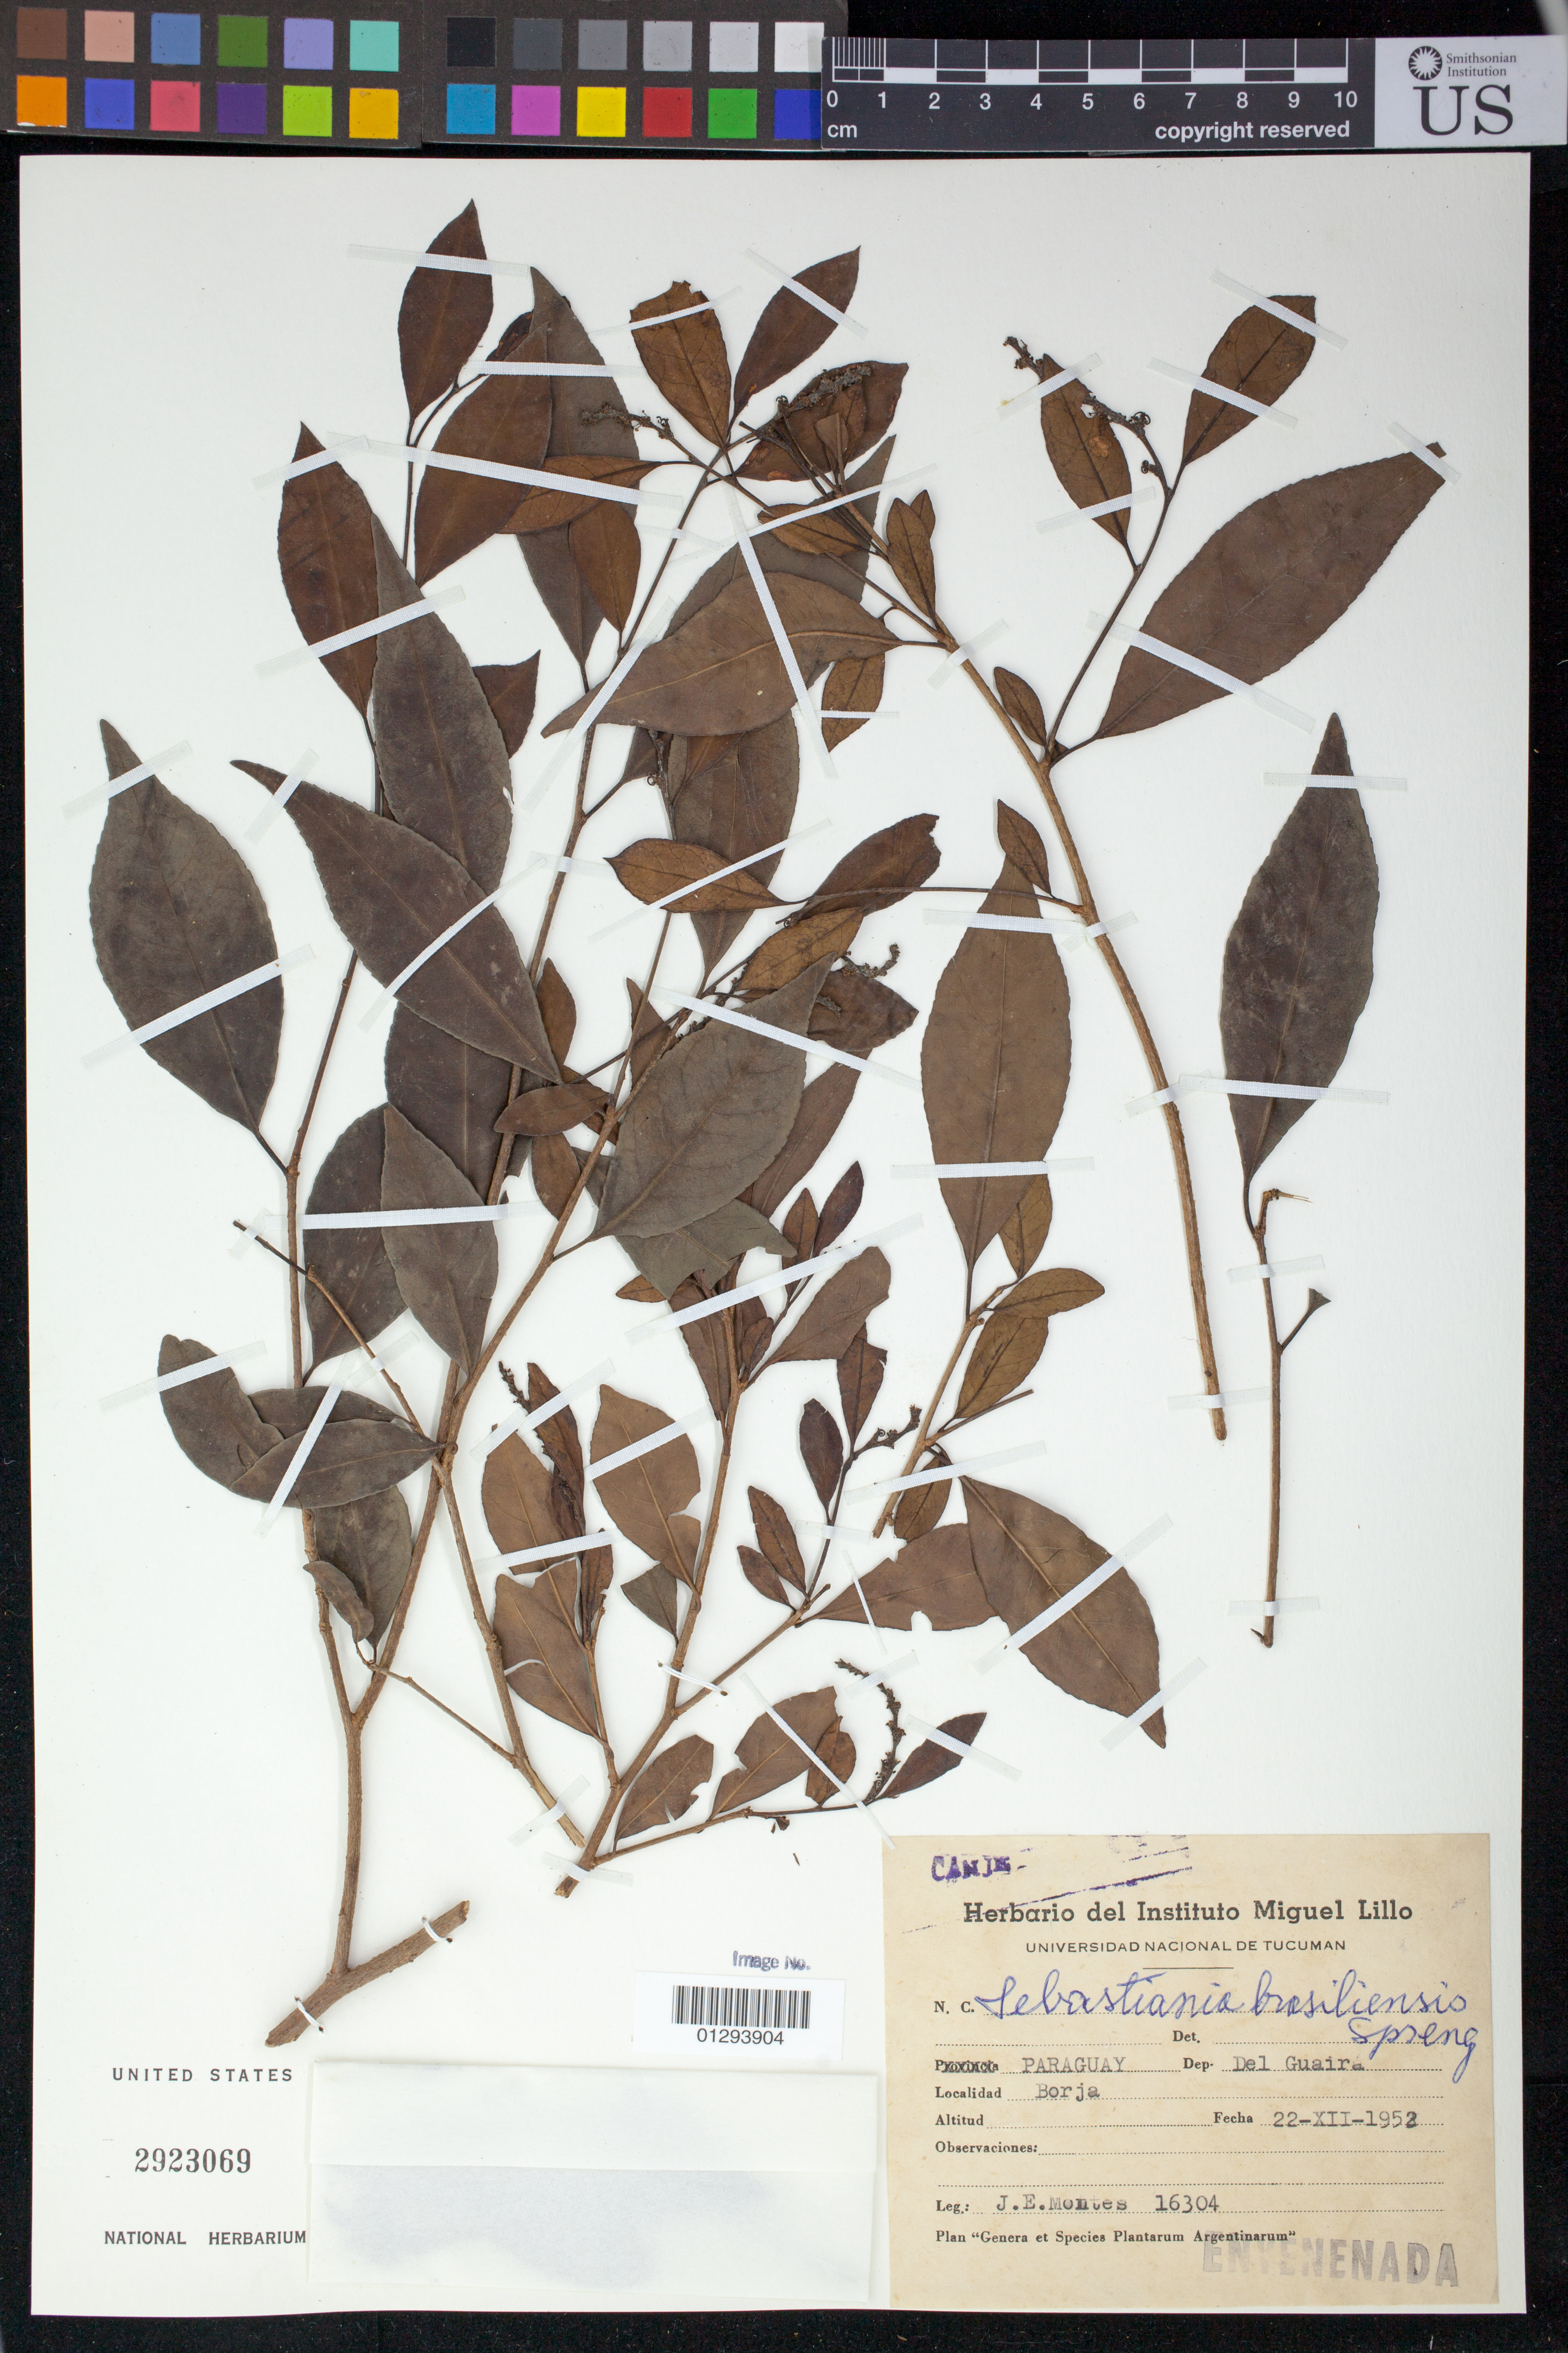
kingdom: Plantae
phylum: Tracheophyta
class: Magnoliopsida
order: Malpighiales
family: Euphorbiaceae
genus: Sebastiania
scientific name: Sebastiania brasiliensis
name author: Spreng.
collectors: J. E. Montes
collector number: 16304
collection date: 1952-12-22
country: Paraguay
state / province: Guaira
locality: Borja.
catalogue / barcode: US 2923069